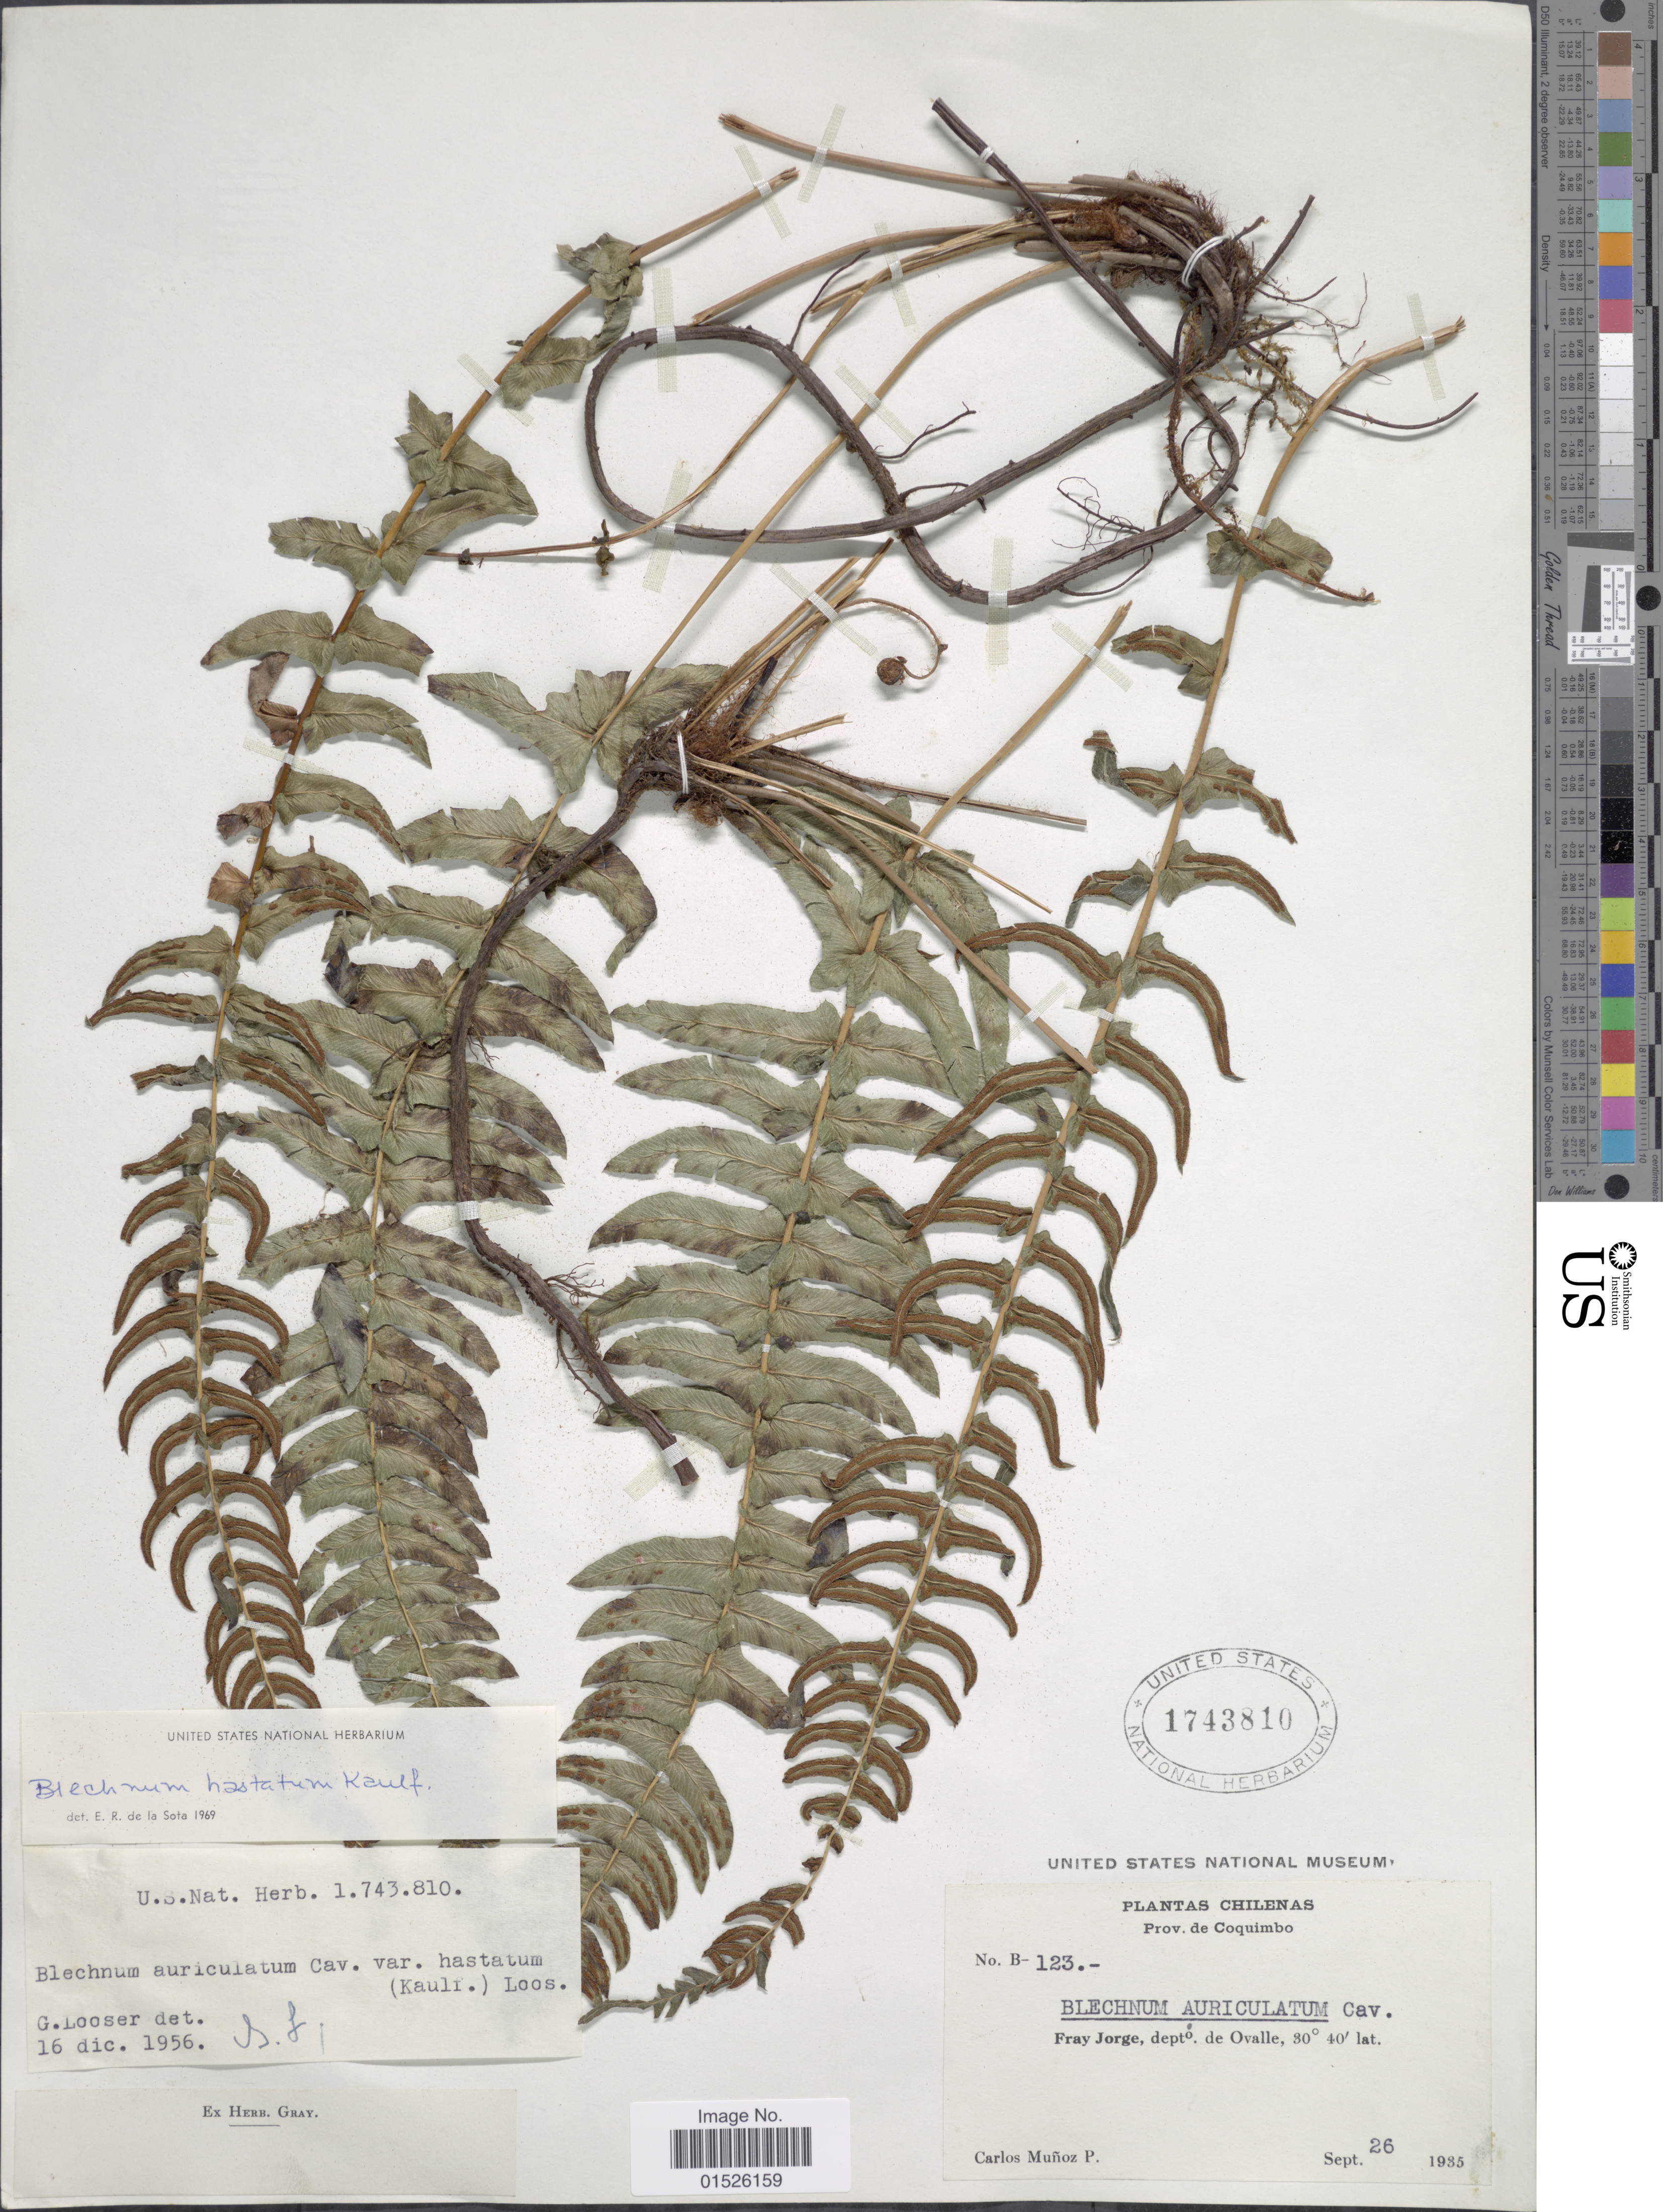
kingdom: Plantae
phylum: Tracheophyta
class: Polypodiopsida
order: Polypodiales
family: Blechnaceae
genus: Blechnum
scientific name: Blechnum hastatum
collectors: C. Muñoz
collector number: B-123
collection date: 1935-09-26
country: Chile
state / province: Coquimbo (IV)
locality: Chilenses, Fray Jorge, depto, de Ovalle.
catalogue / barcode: US 1743810